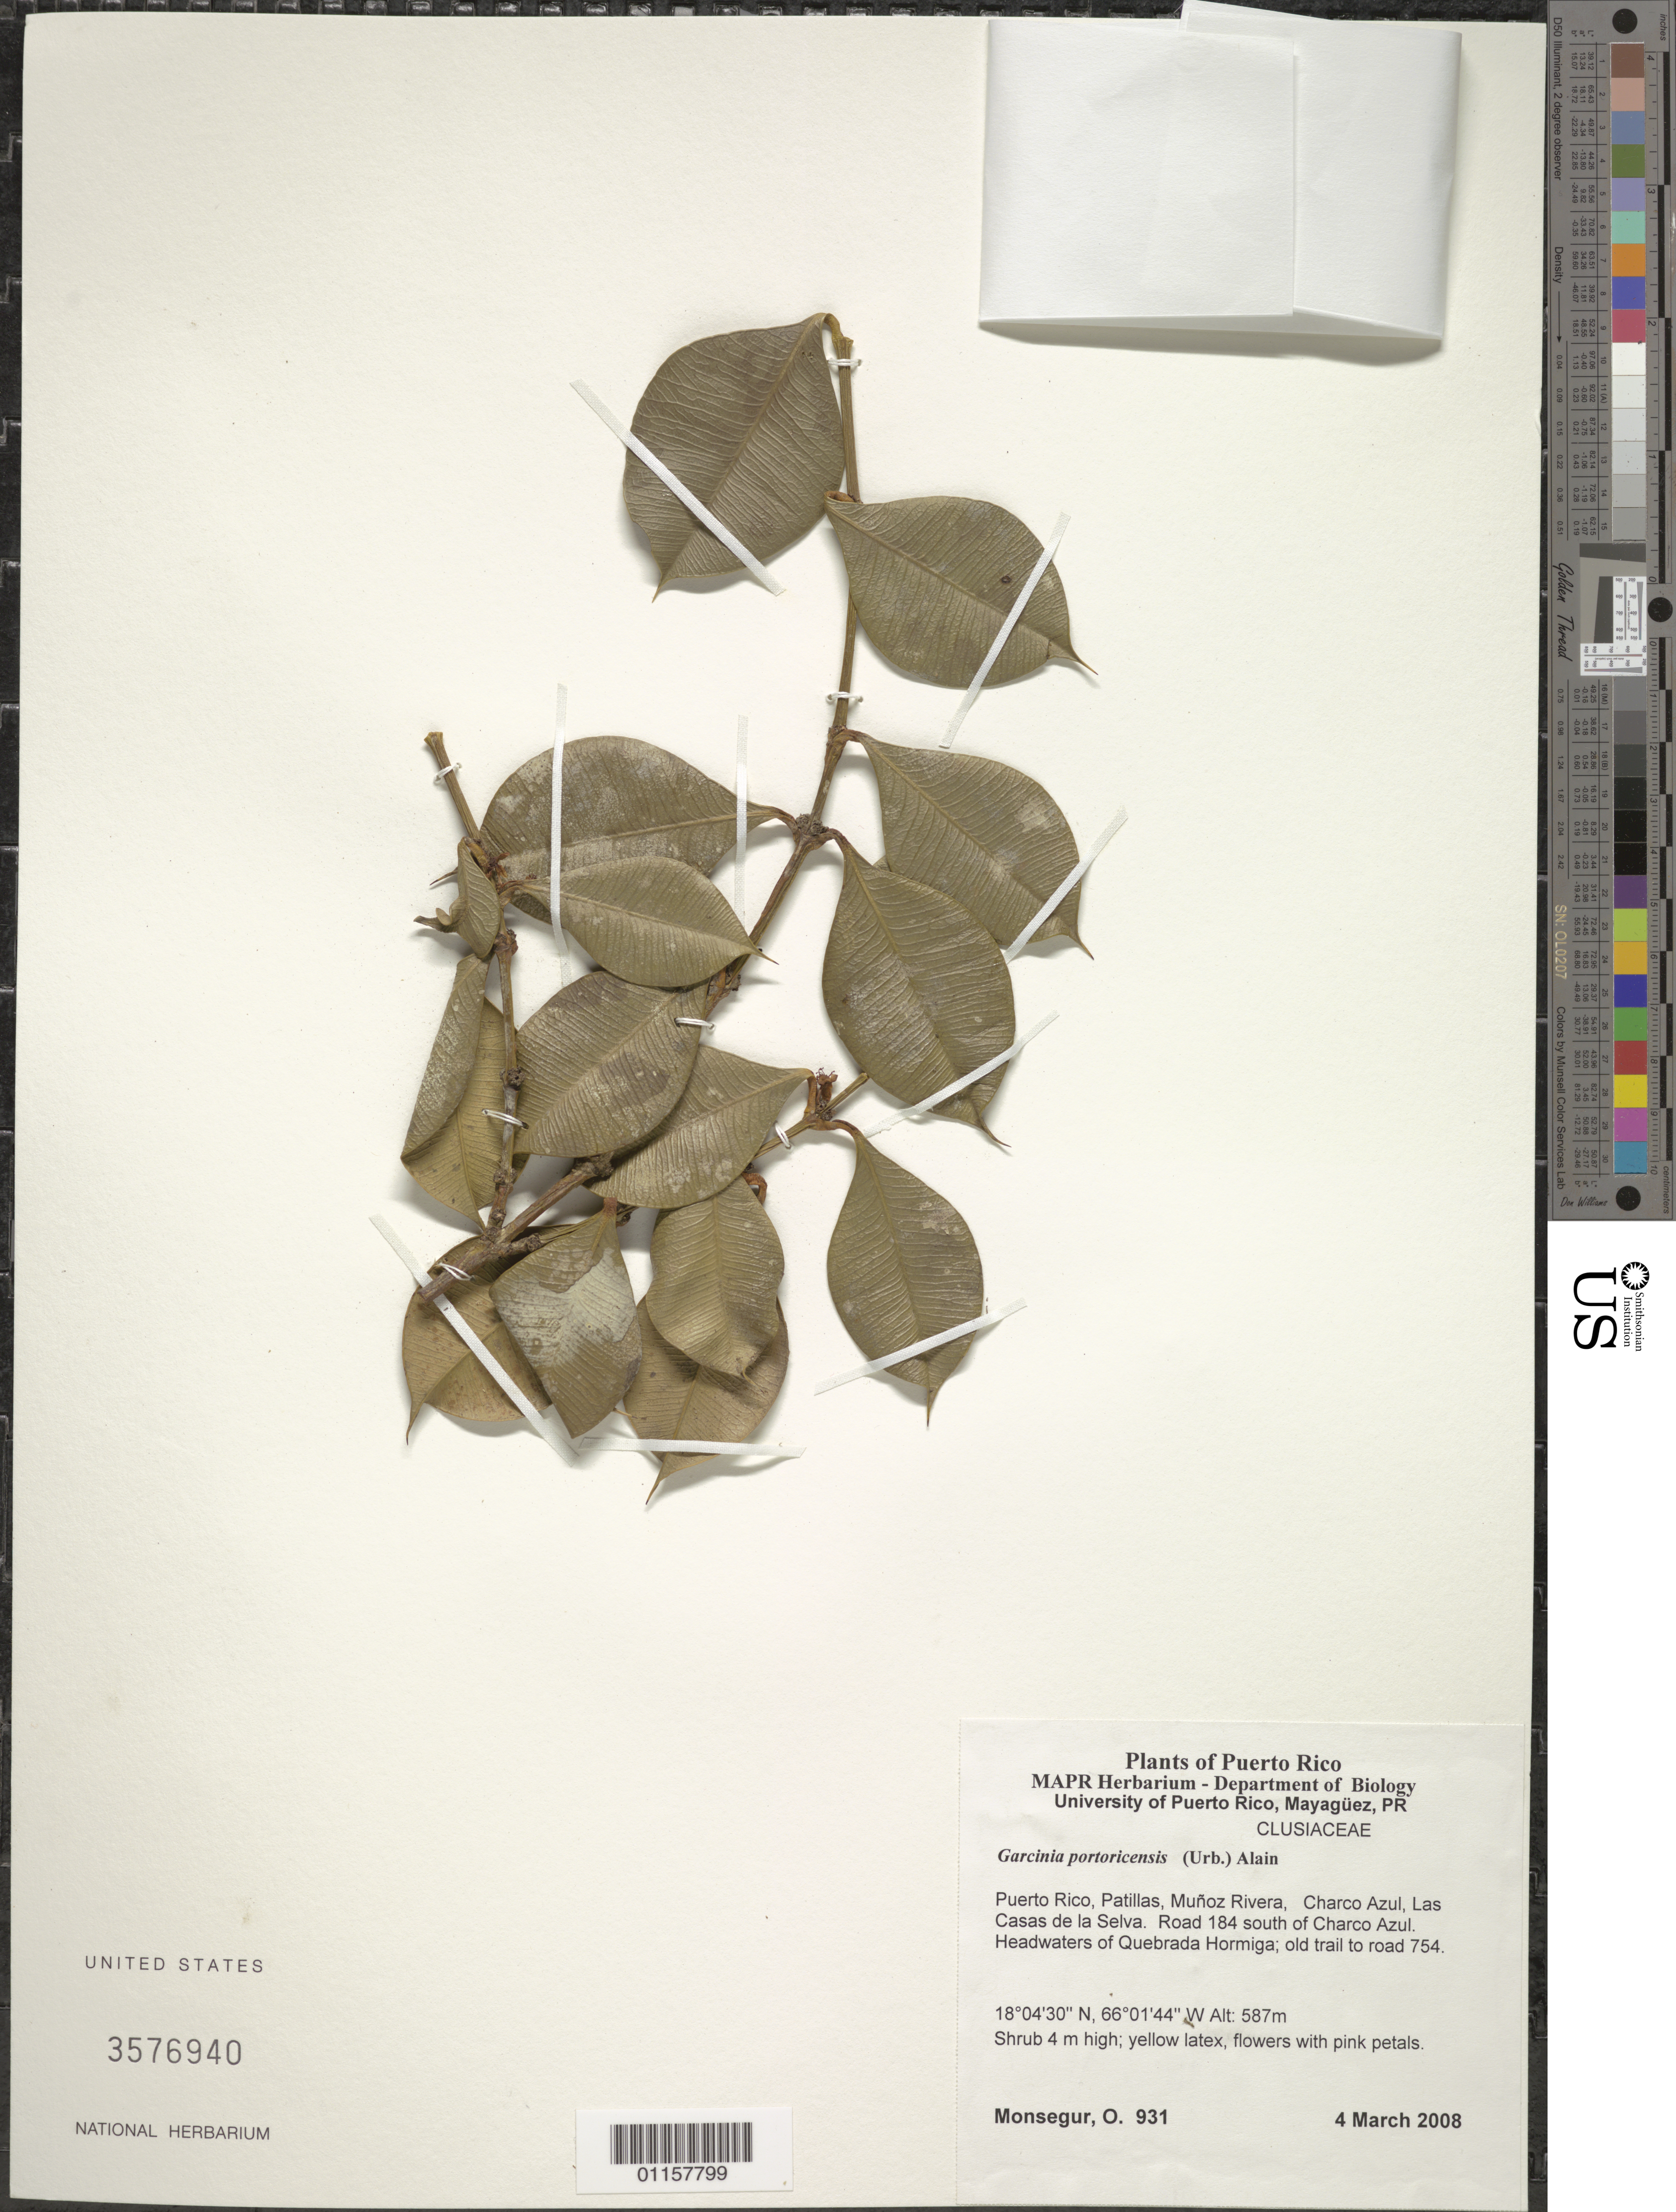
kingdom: Plantae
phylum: Tracheophyta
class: Magnoliopsida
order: Malpighiales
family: Clusiaceae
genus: Garcinia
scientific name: Garcinia portoricensis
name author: (Urb.) Alain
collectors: O. Monsegur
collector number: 931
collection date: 2008-03-04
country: Puerto Rico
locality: Patillas, Muñoz Rivera, Charco Azul, Las Casas de la Selva, Road 184 S of Carco Azul. Headwaters of Quebrada Ormiga; old trail to road 754.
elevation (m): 587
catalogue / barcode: US 3576940